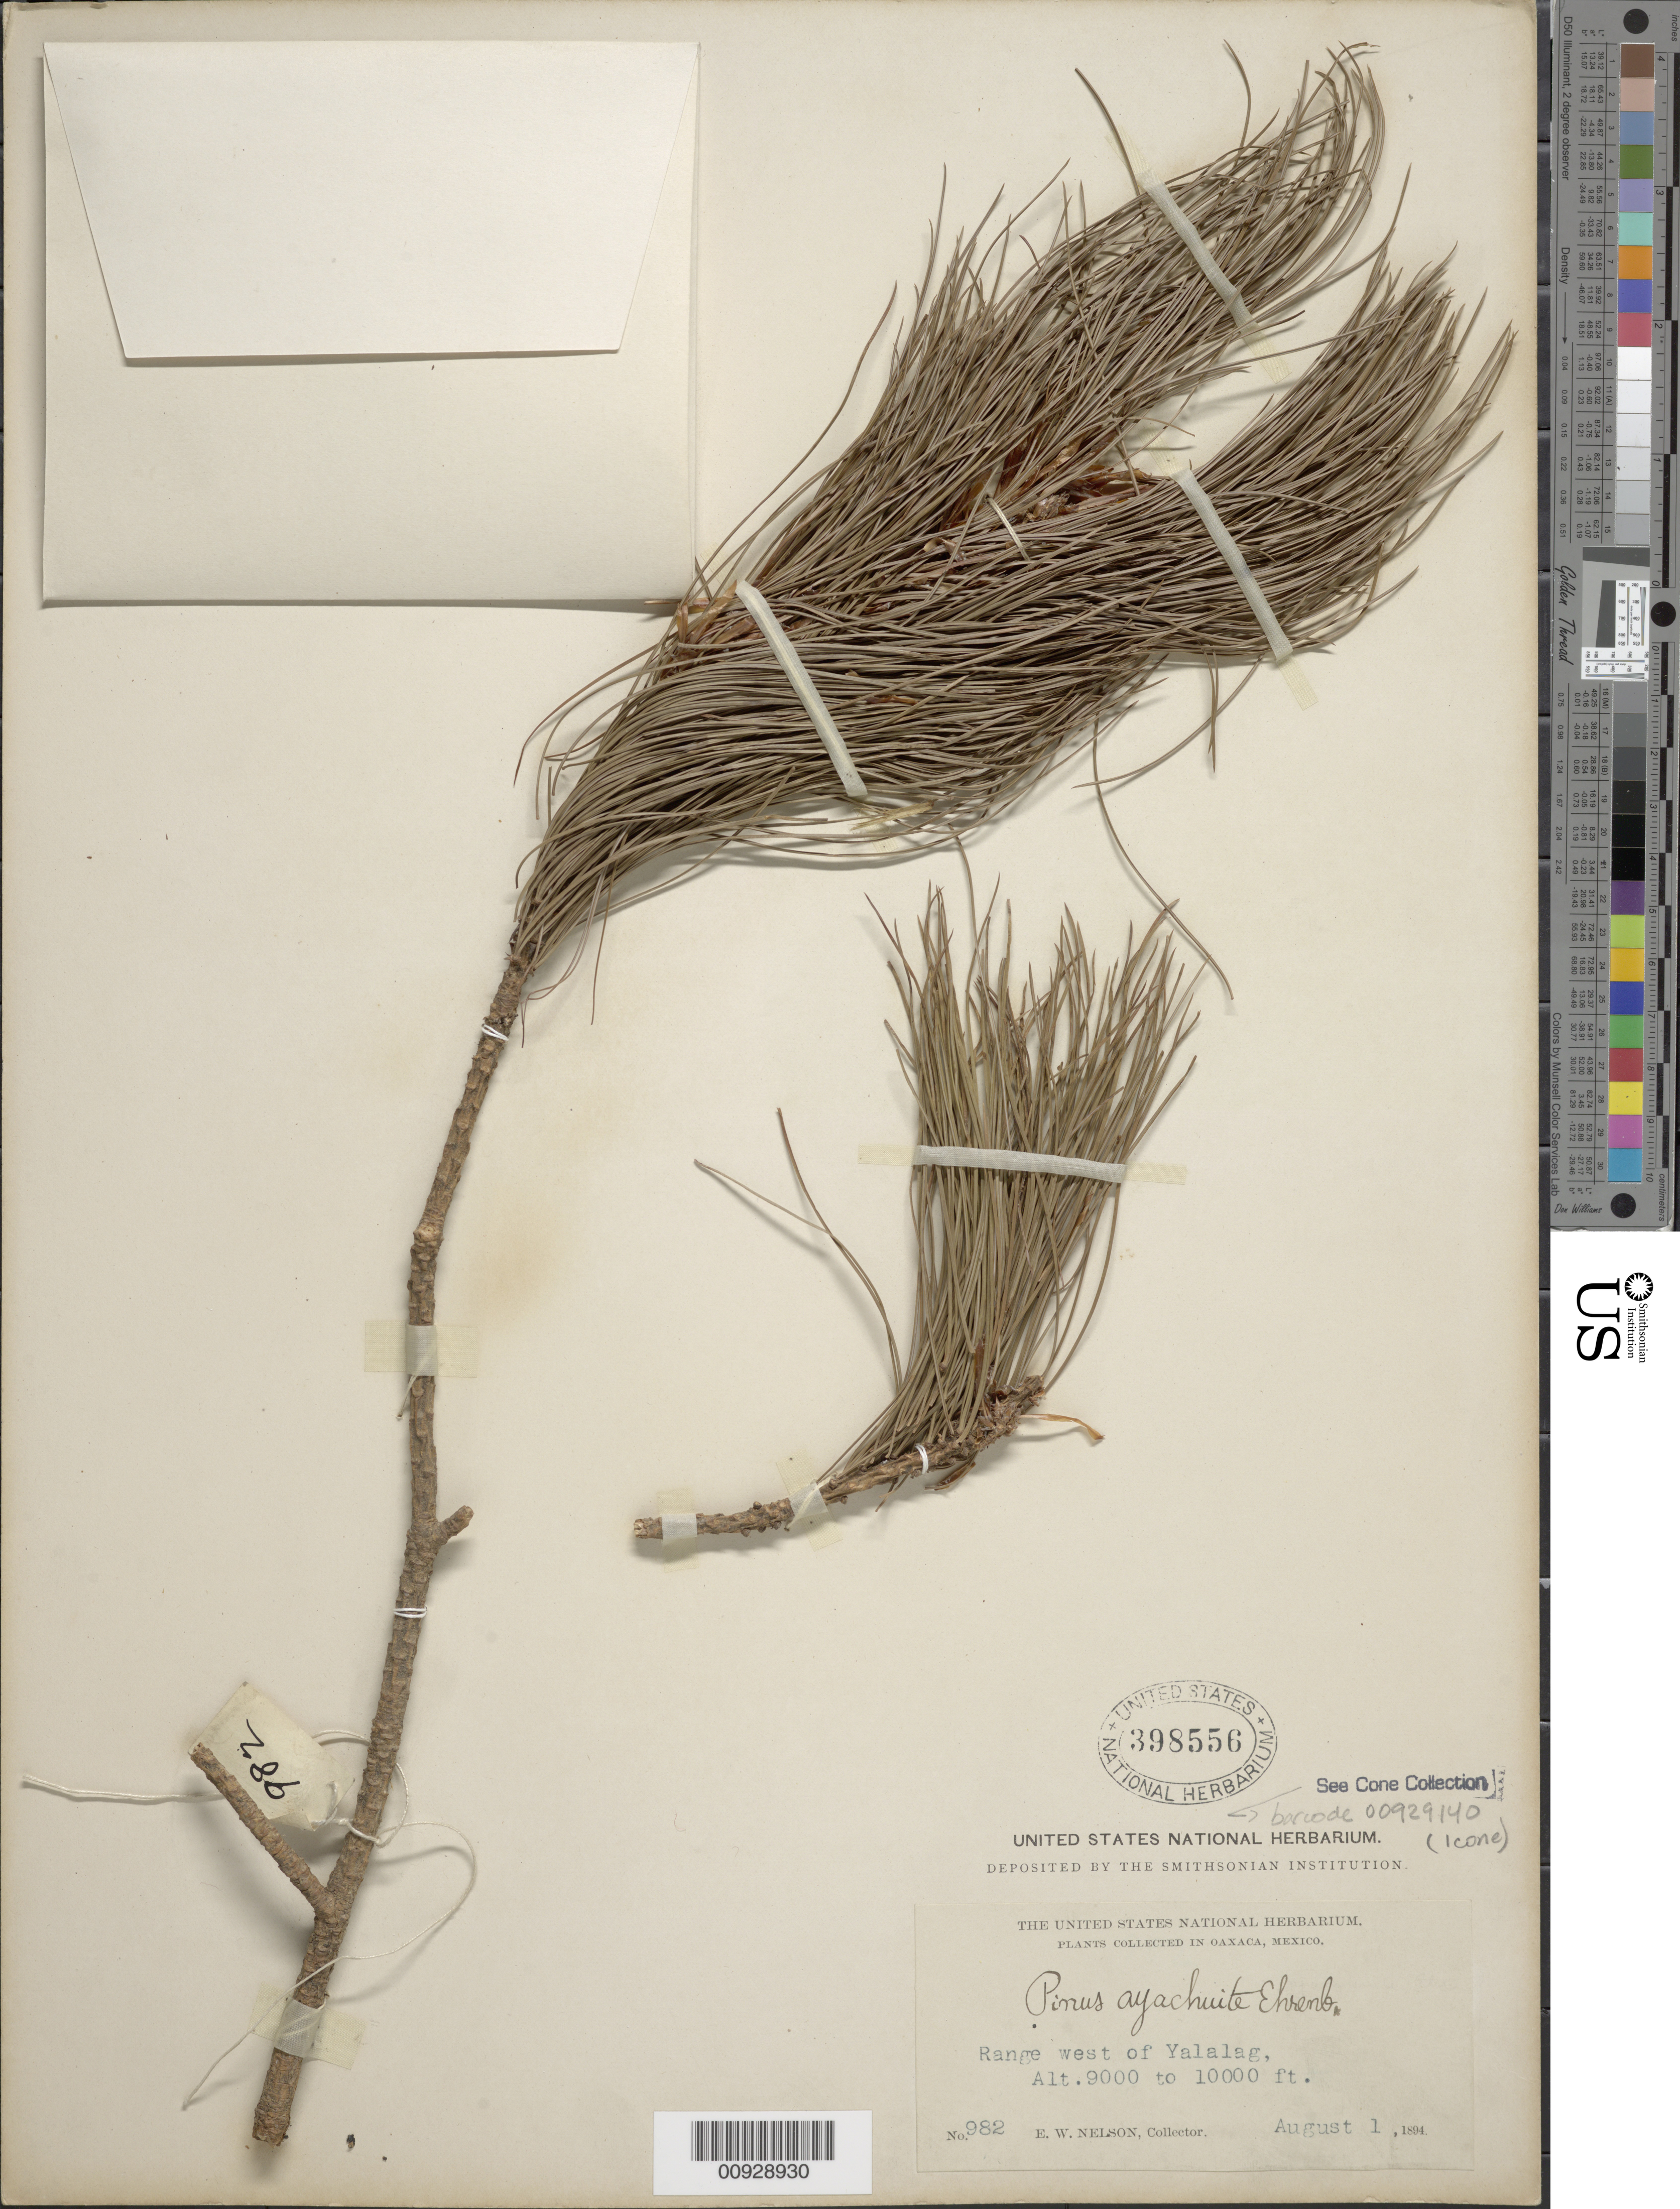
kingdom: Plantae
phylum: Tracheophyta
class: Pinopsida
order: Pinales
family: Pinaceae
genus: Pinus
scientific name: Pinus ayacahuite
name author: Ehrenb. ex Schltdl.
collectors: E. W. Nelson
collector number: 982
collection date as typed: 01 Aug 1894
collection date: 1894-08-01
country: Mexico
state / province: Oaxaca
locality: Range west of Yalalag.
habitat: Range.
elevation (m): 2743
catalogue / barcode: US 398556